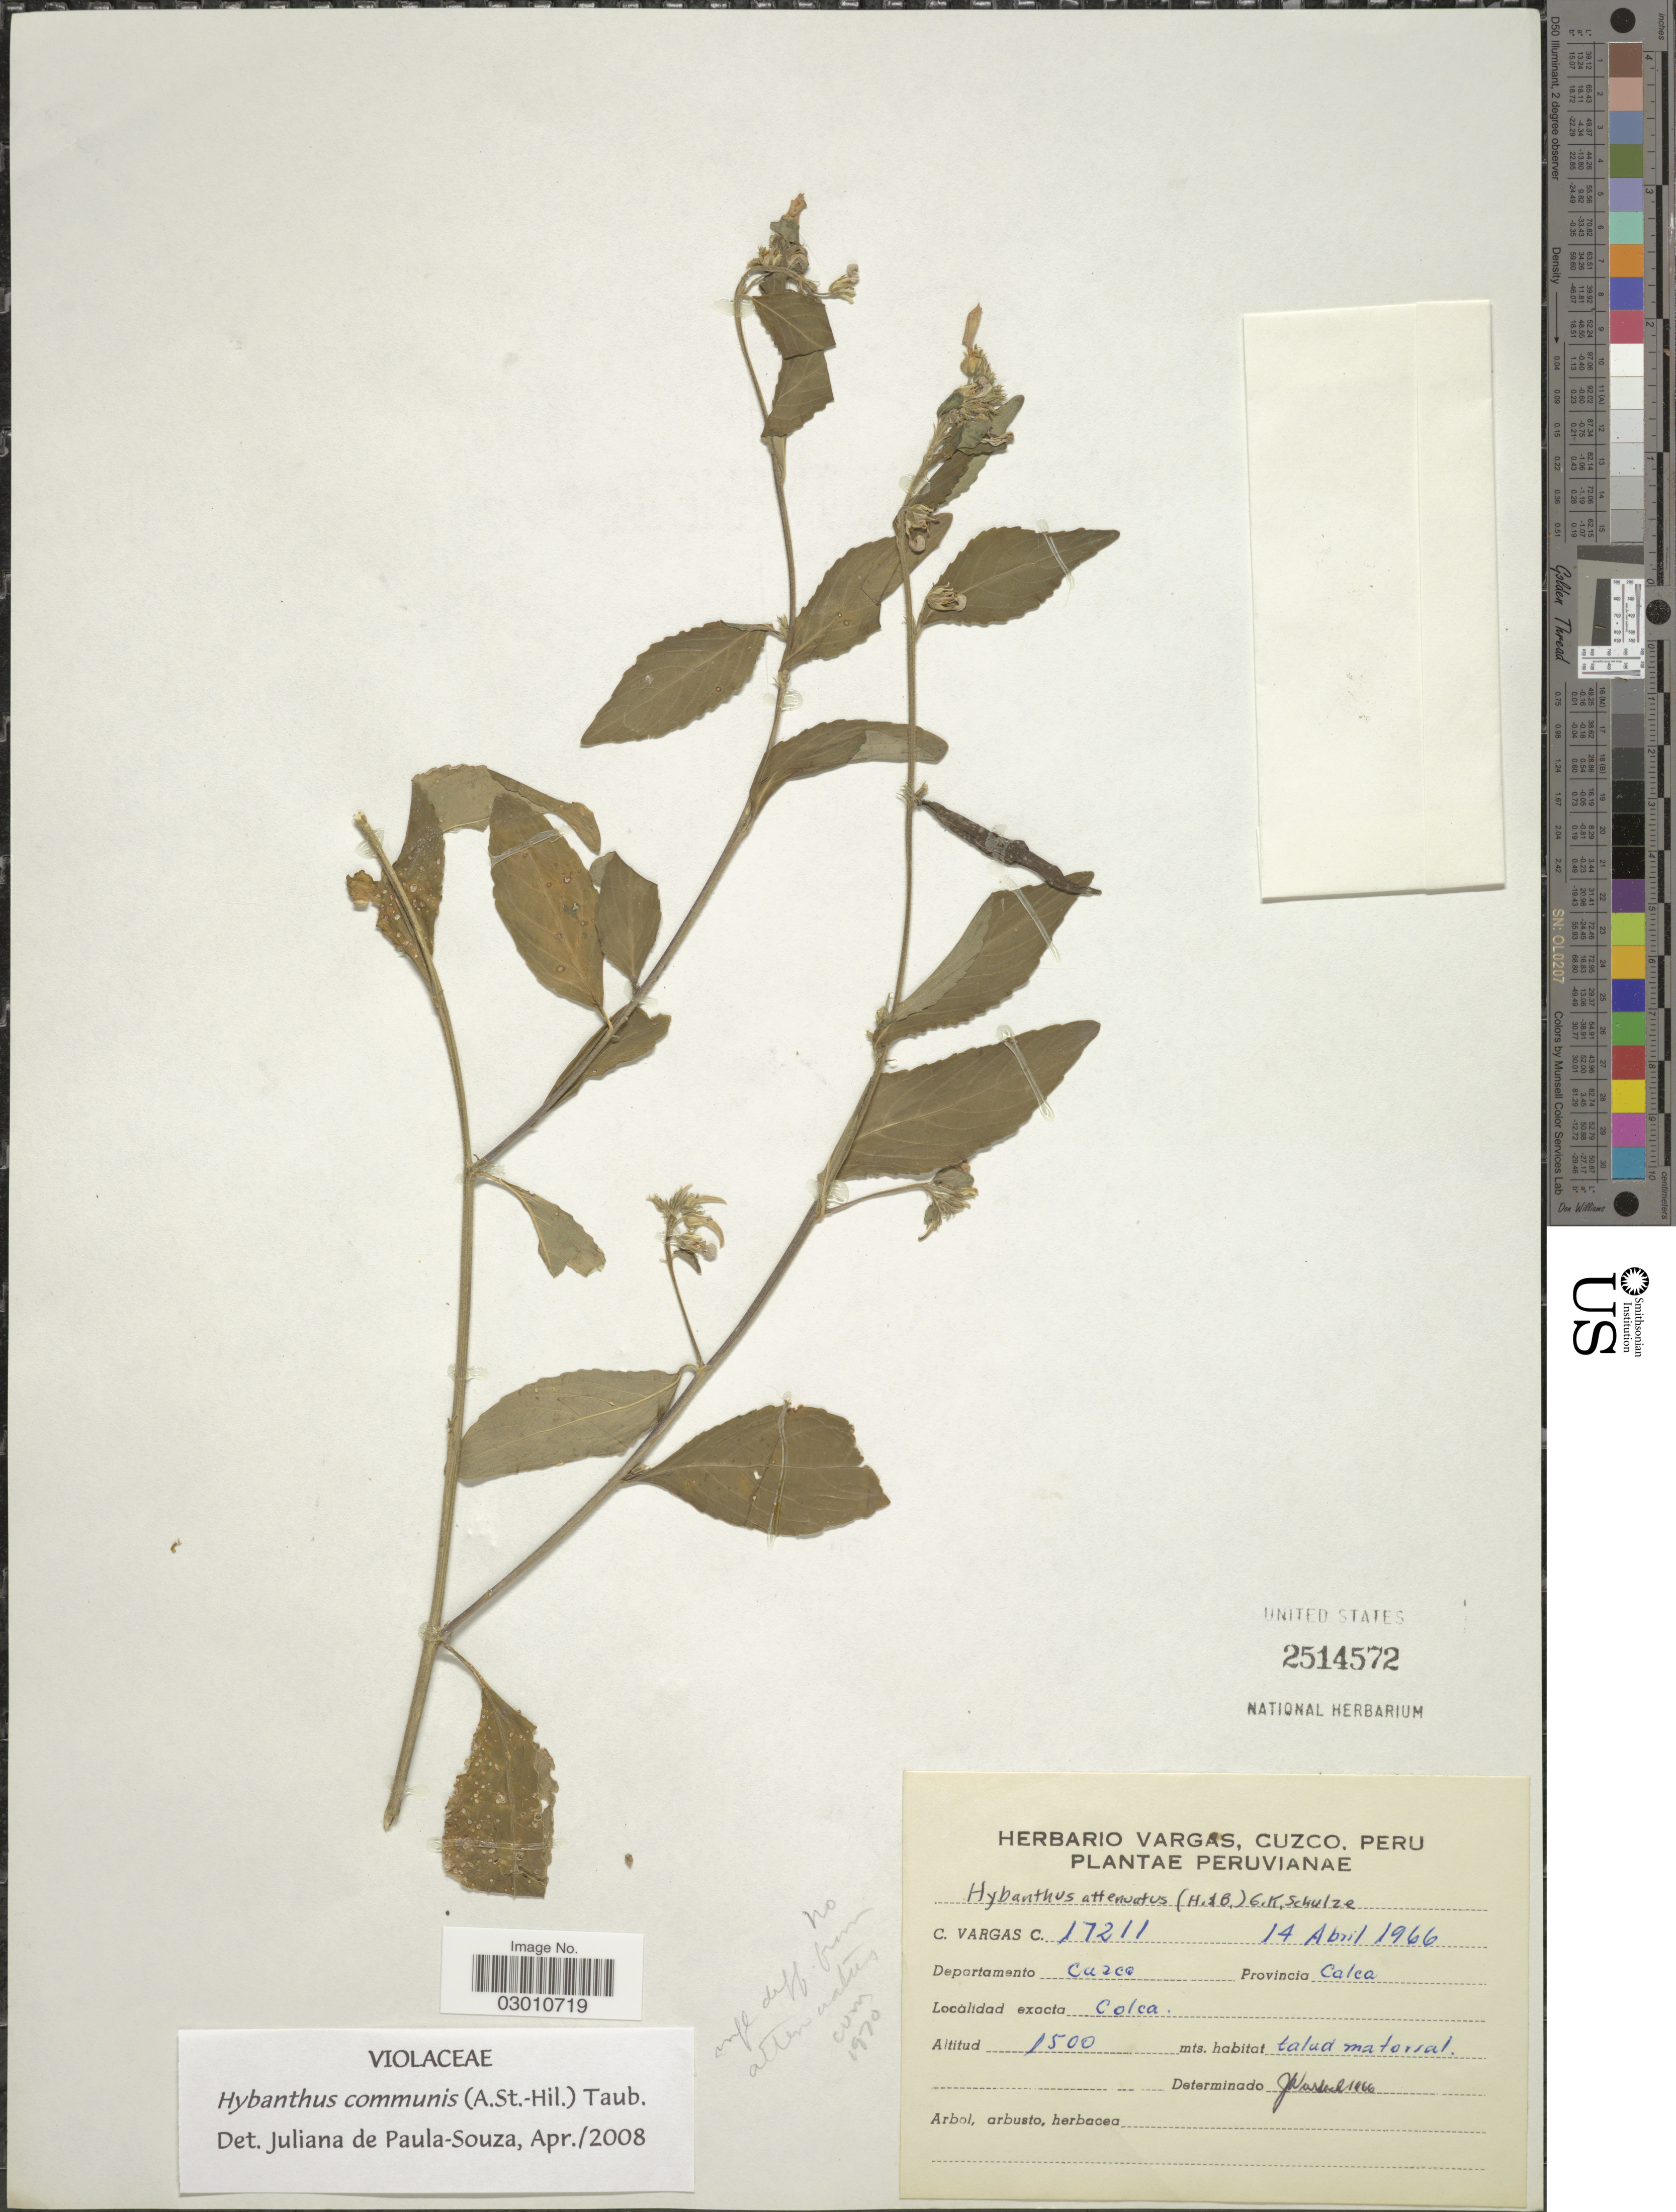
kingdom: Plantae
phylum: Tracheophyta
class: Magnoliopsida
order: Malpighiales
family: Violaceae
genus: Pombalia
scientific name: Pombalia communis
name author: (A. St.-Hil.) Paula-Souza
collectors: C. Vargas Calderón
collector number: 17211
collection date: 1966-04-14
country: Peru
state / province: Cusco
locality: Departamento Cuzco. Provincia Calca, Calca.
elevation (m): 1500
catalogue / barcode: US 2514572